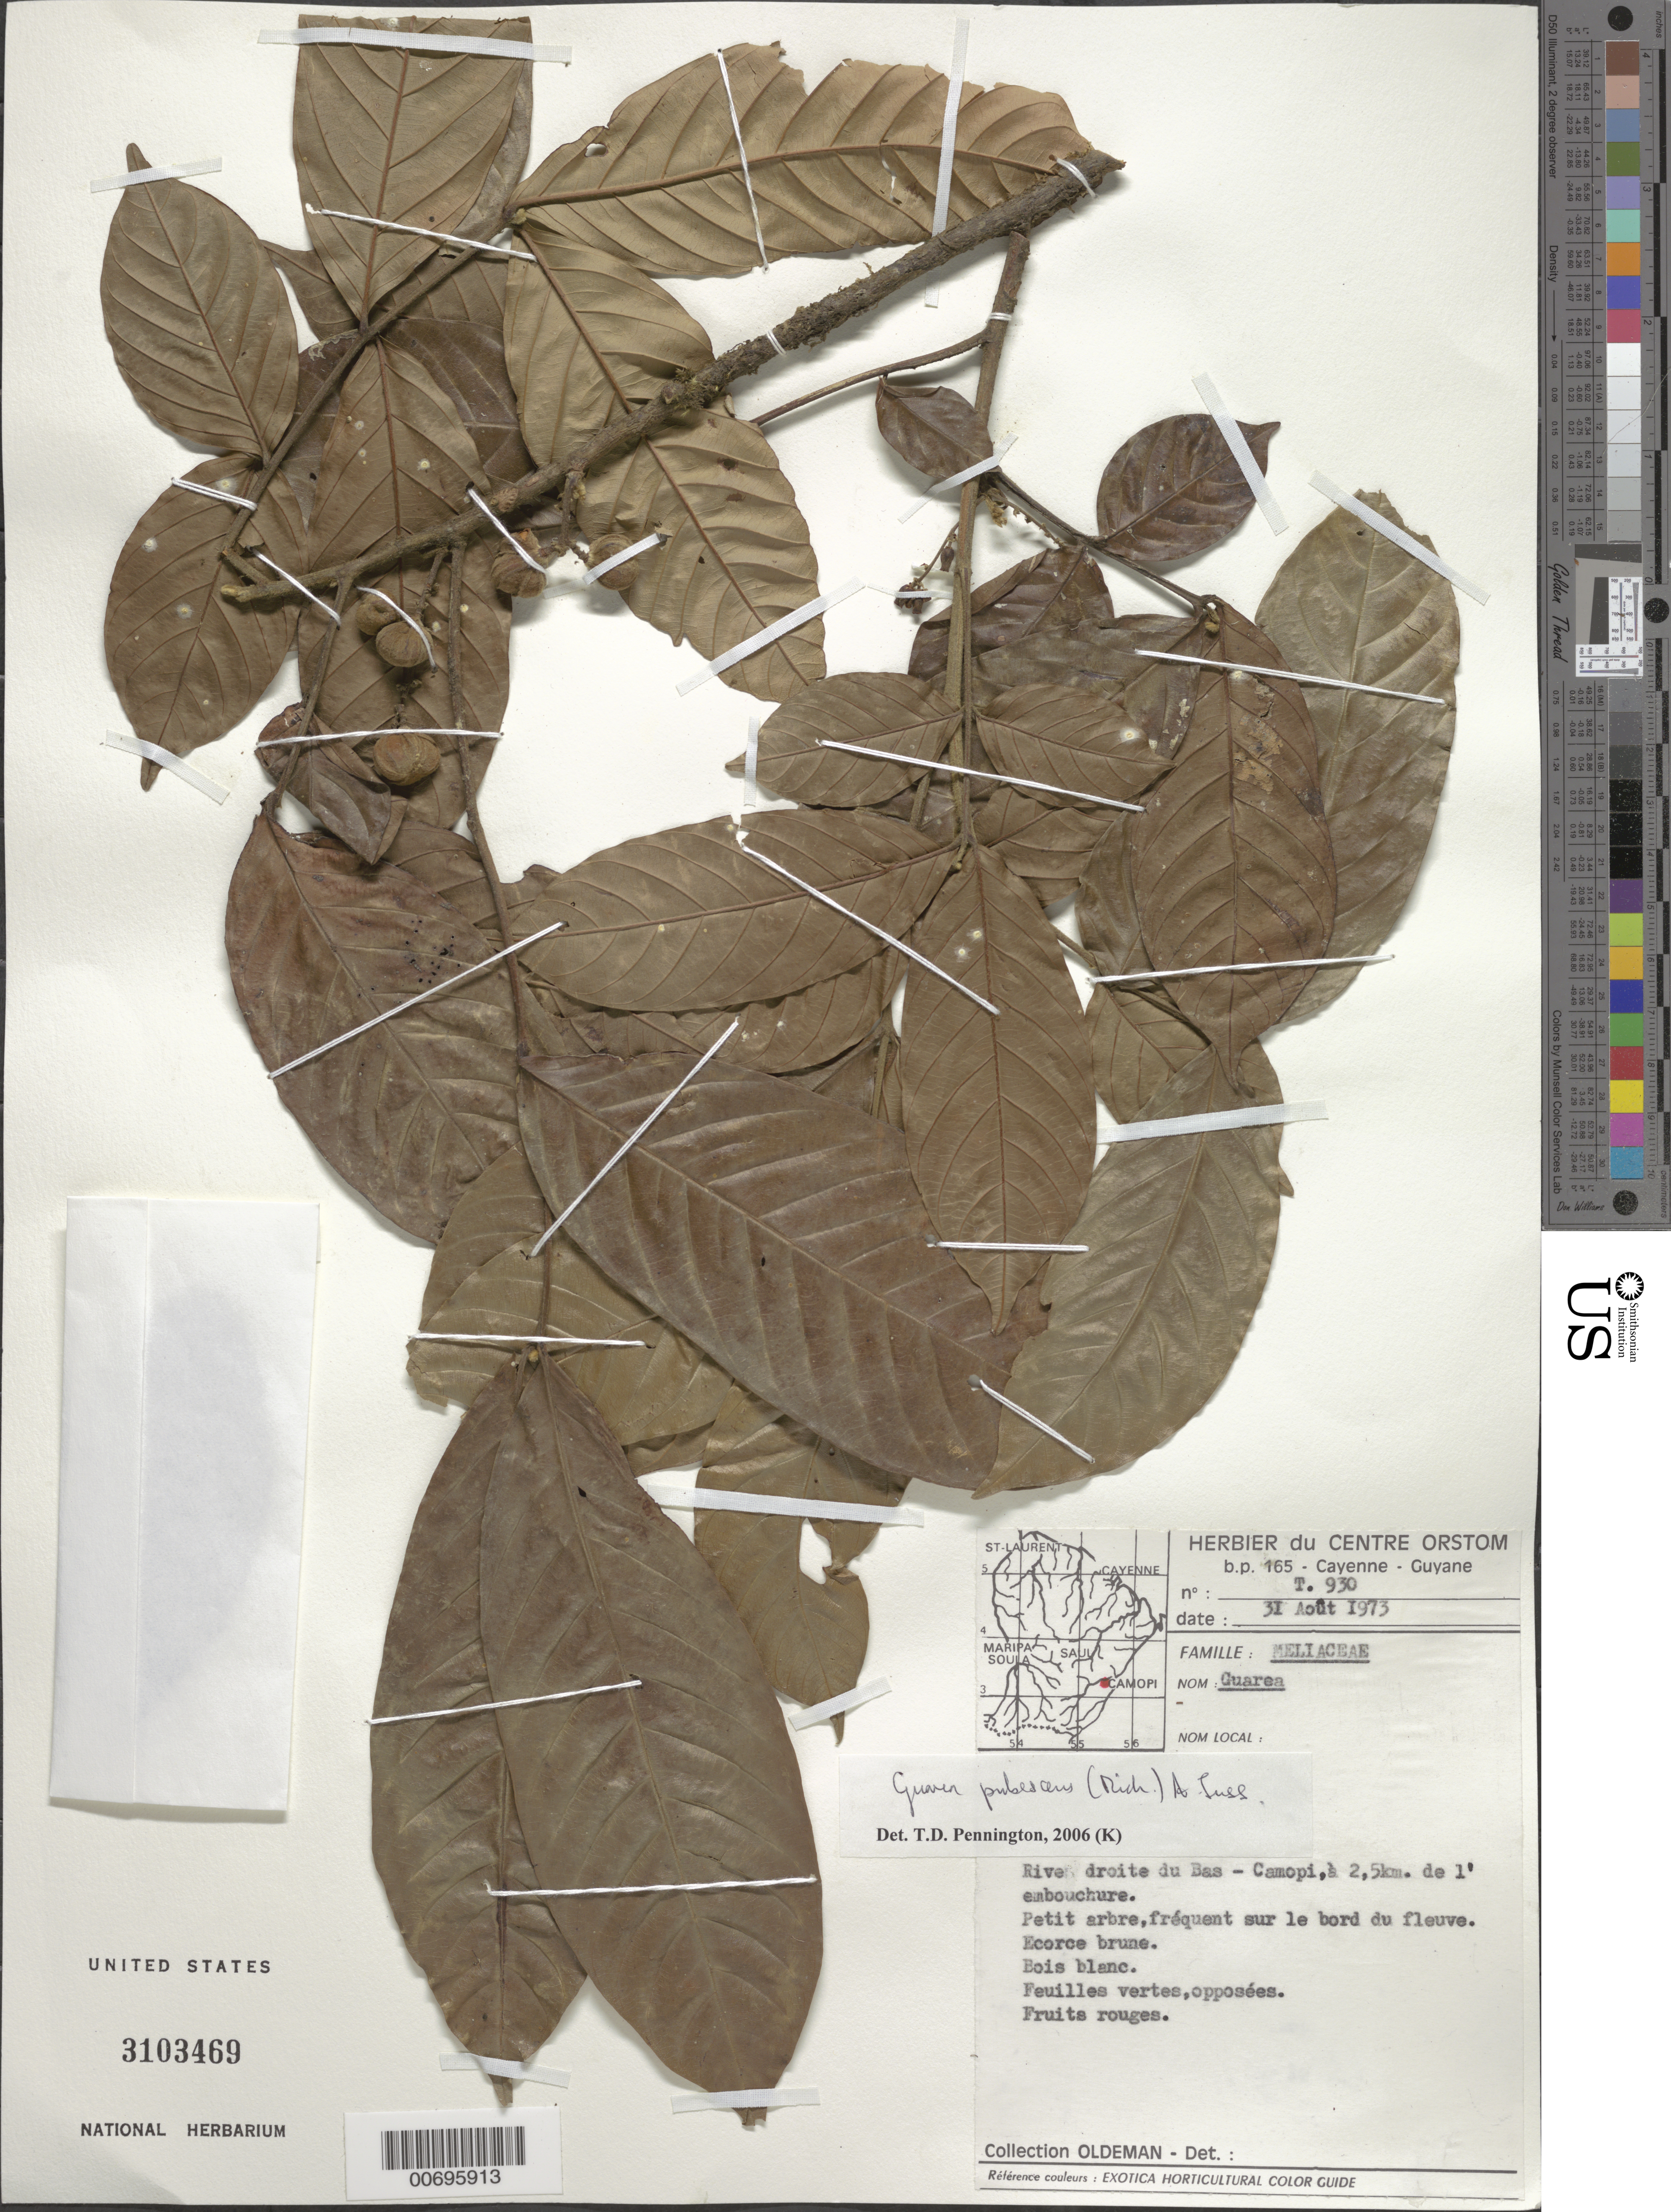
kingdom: Plantae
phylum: Tracheophyta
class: Magnoliopsida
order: Sapindales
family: Meliaceae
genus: Guarea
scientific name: Guarea pubescens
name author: (Rich.) A. Juss.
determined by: Pennington, T. D., (K)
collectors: R. Oldeman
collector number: T 930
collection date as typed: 31-Aug-73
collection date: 1973-08-31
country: French Guiana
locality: Bas-Camopi, rive droite, à environ 2.5 km de l'embouchure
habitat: Near mouth of river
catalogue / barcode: US 3103469